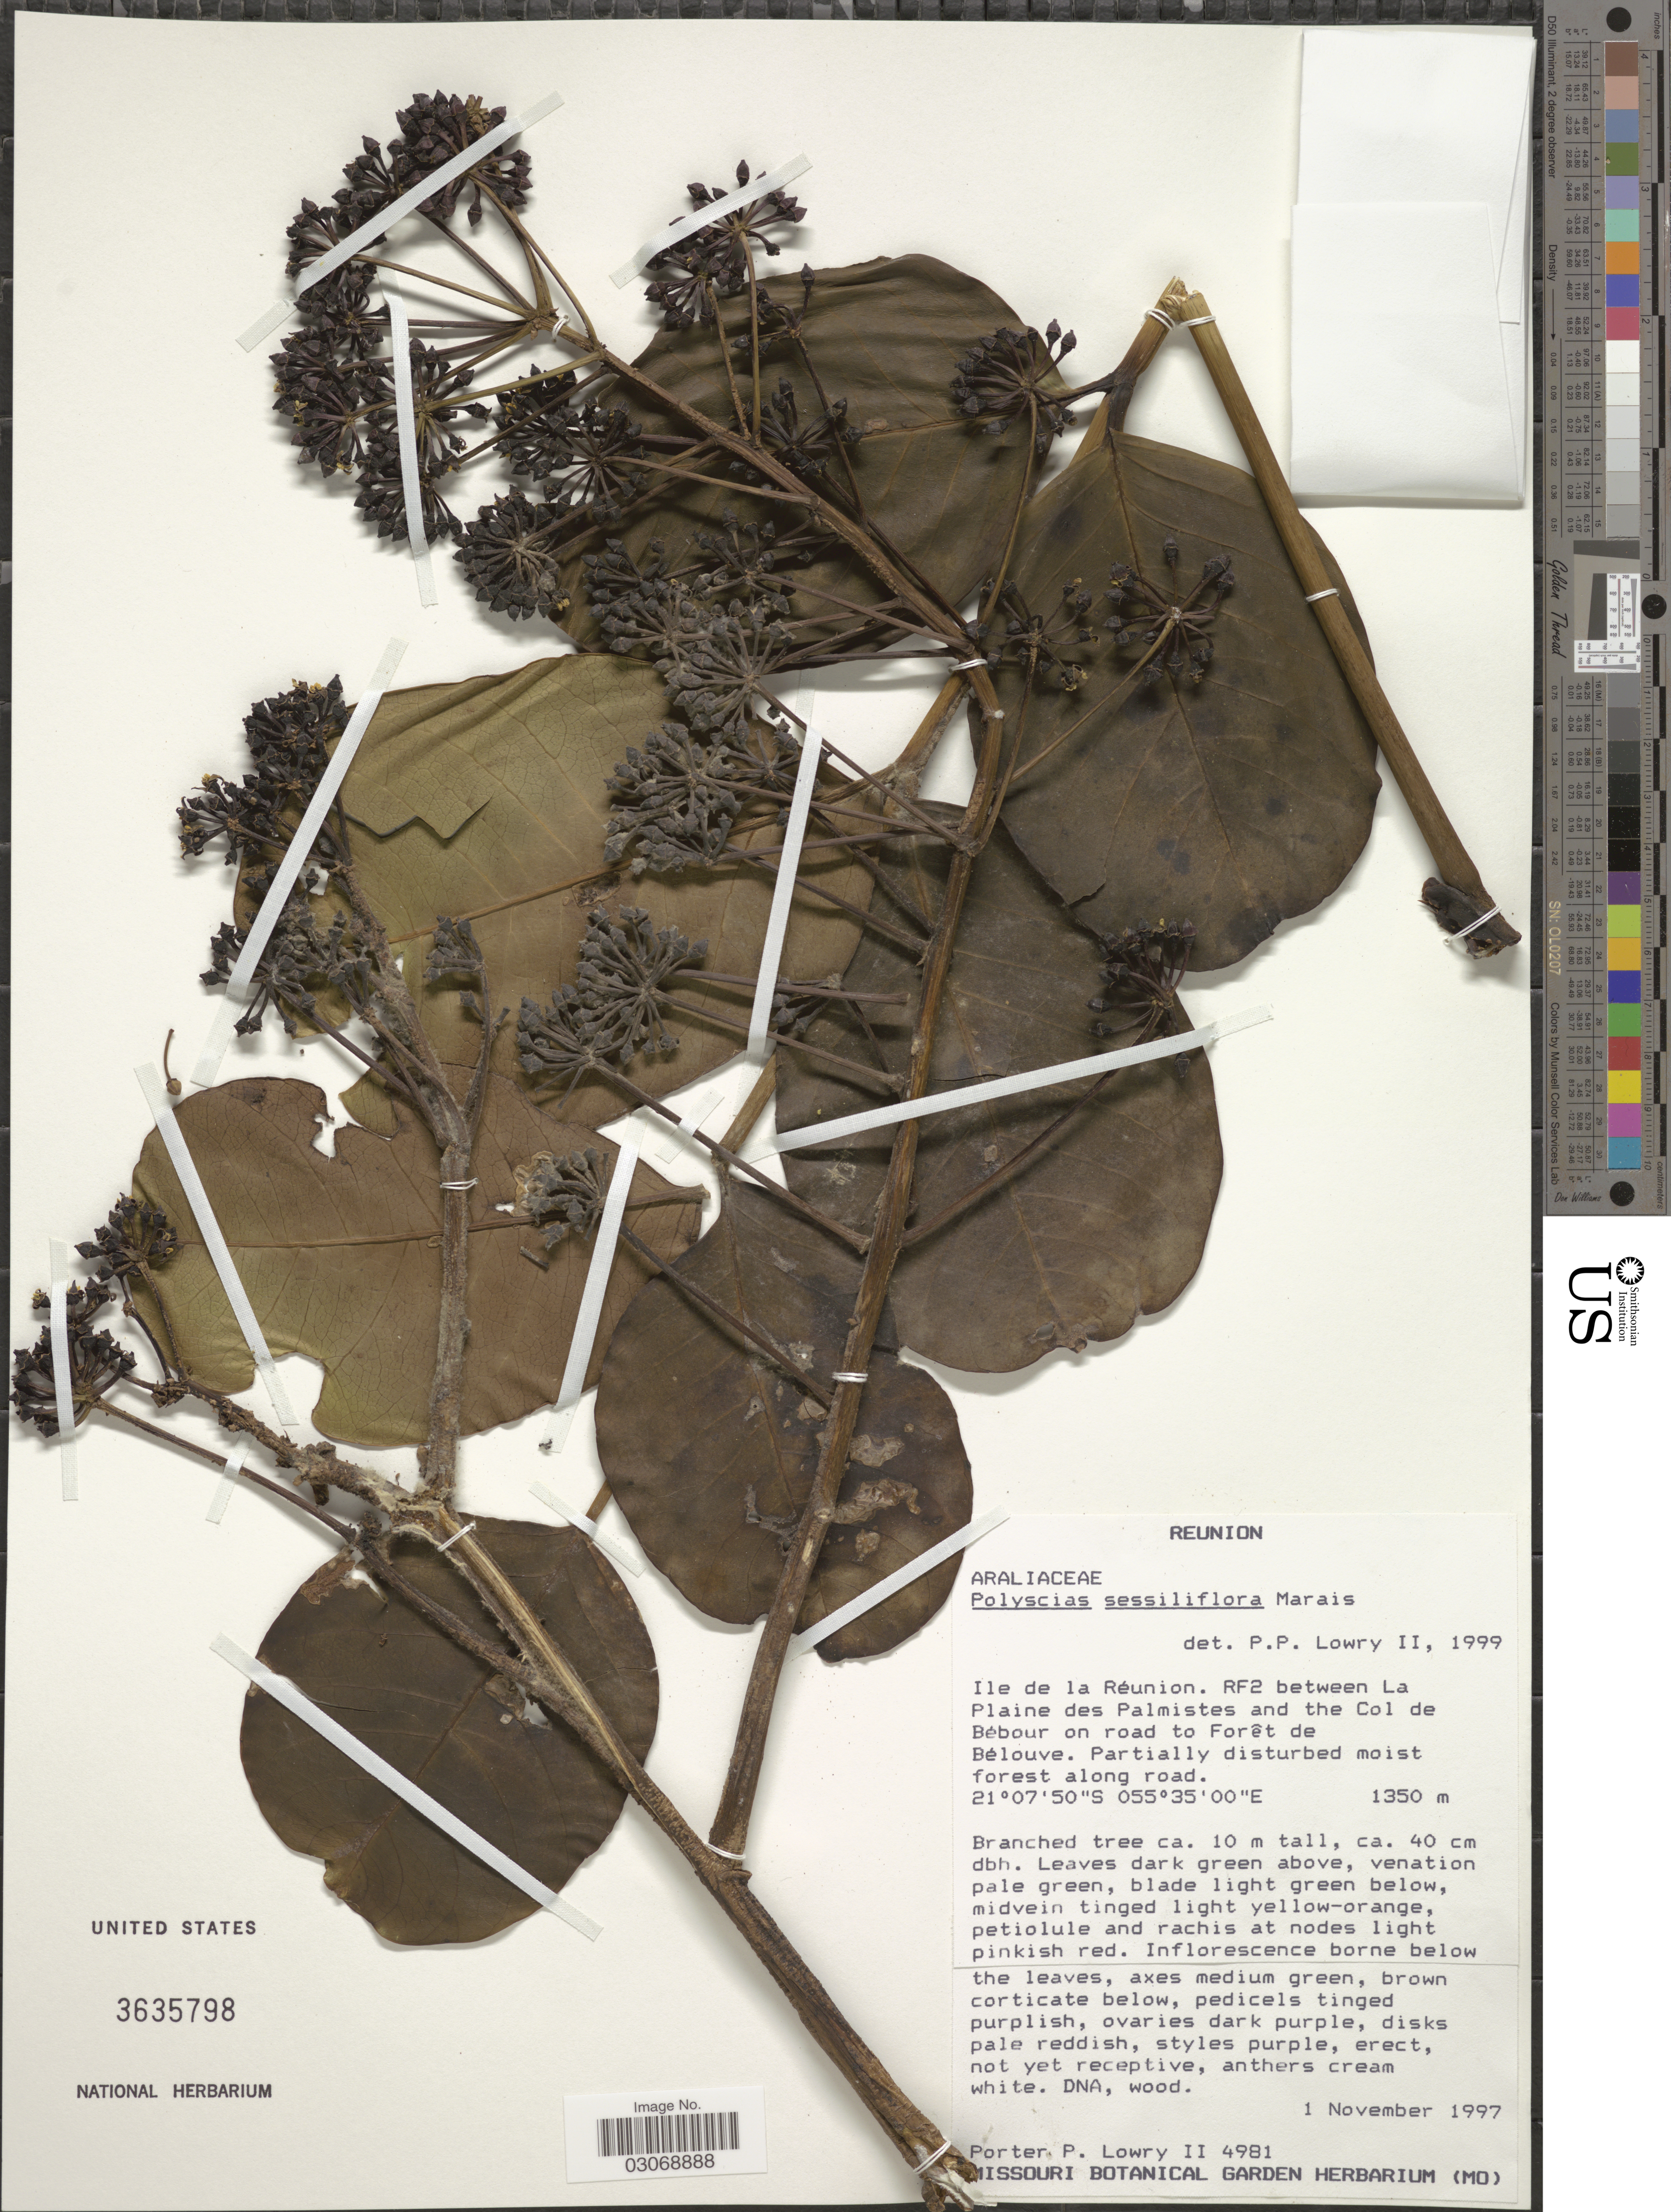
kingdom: Plantae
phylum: Tracheophyta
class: Magnoliopsida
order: Apiales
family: Araliaceae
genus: Polyscias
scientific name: Polyscias sessiliflora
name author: Marais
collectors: P. P. Lowry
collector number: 4981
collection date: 1997-11-01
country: Reunion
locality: Ile de la Réunion. RF2 between La Plaine des Palmistes and the Col de Bébour on road to Forêt de Bélouve.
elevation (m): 1350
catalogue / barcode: US 3635798